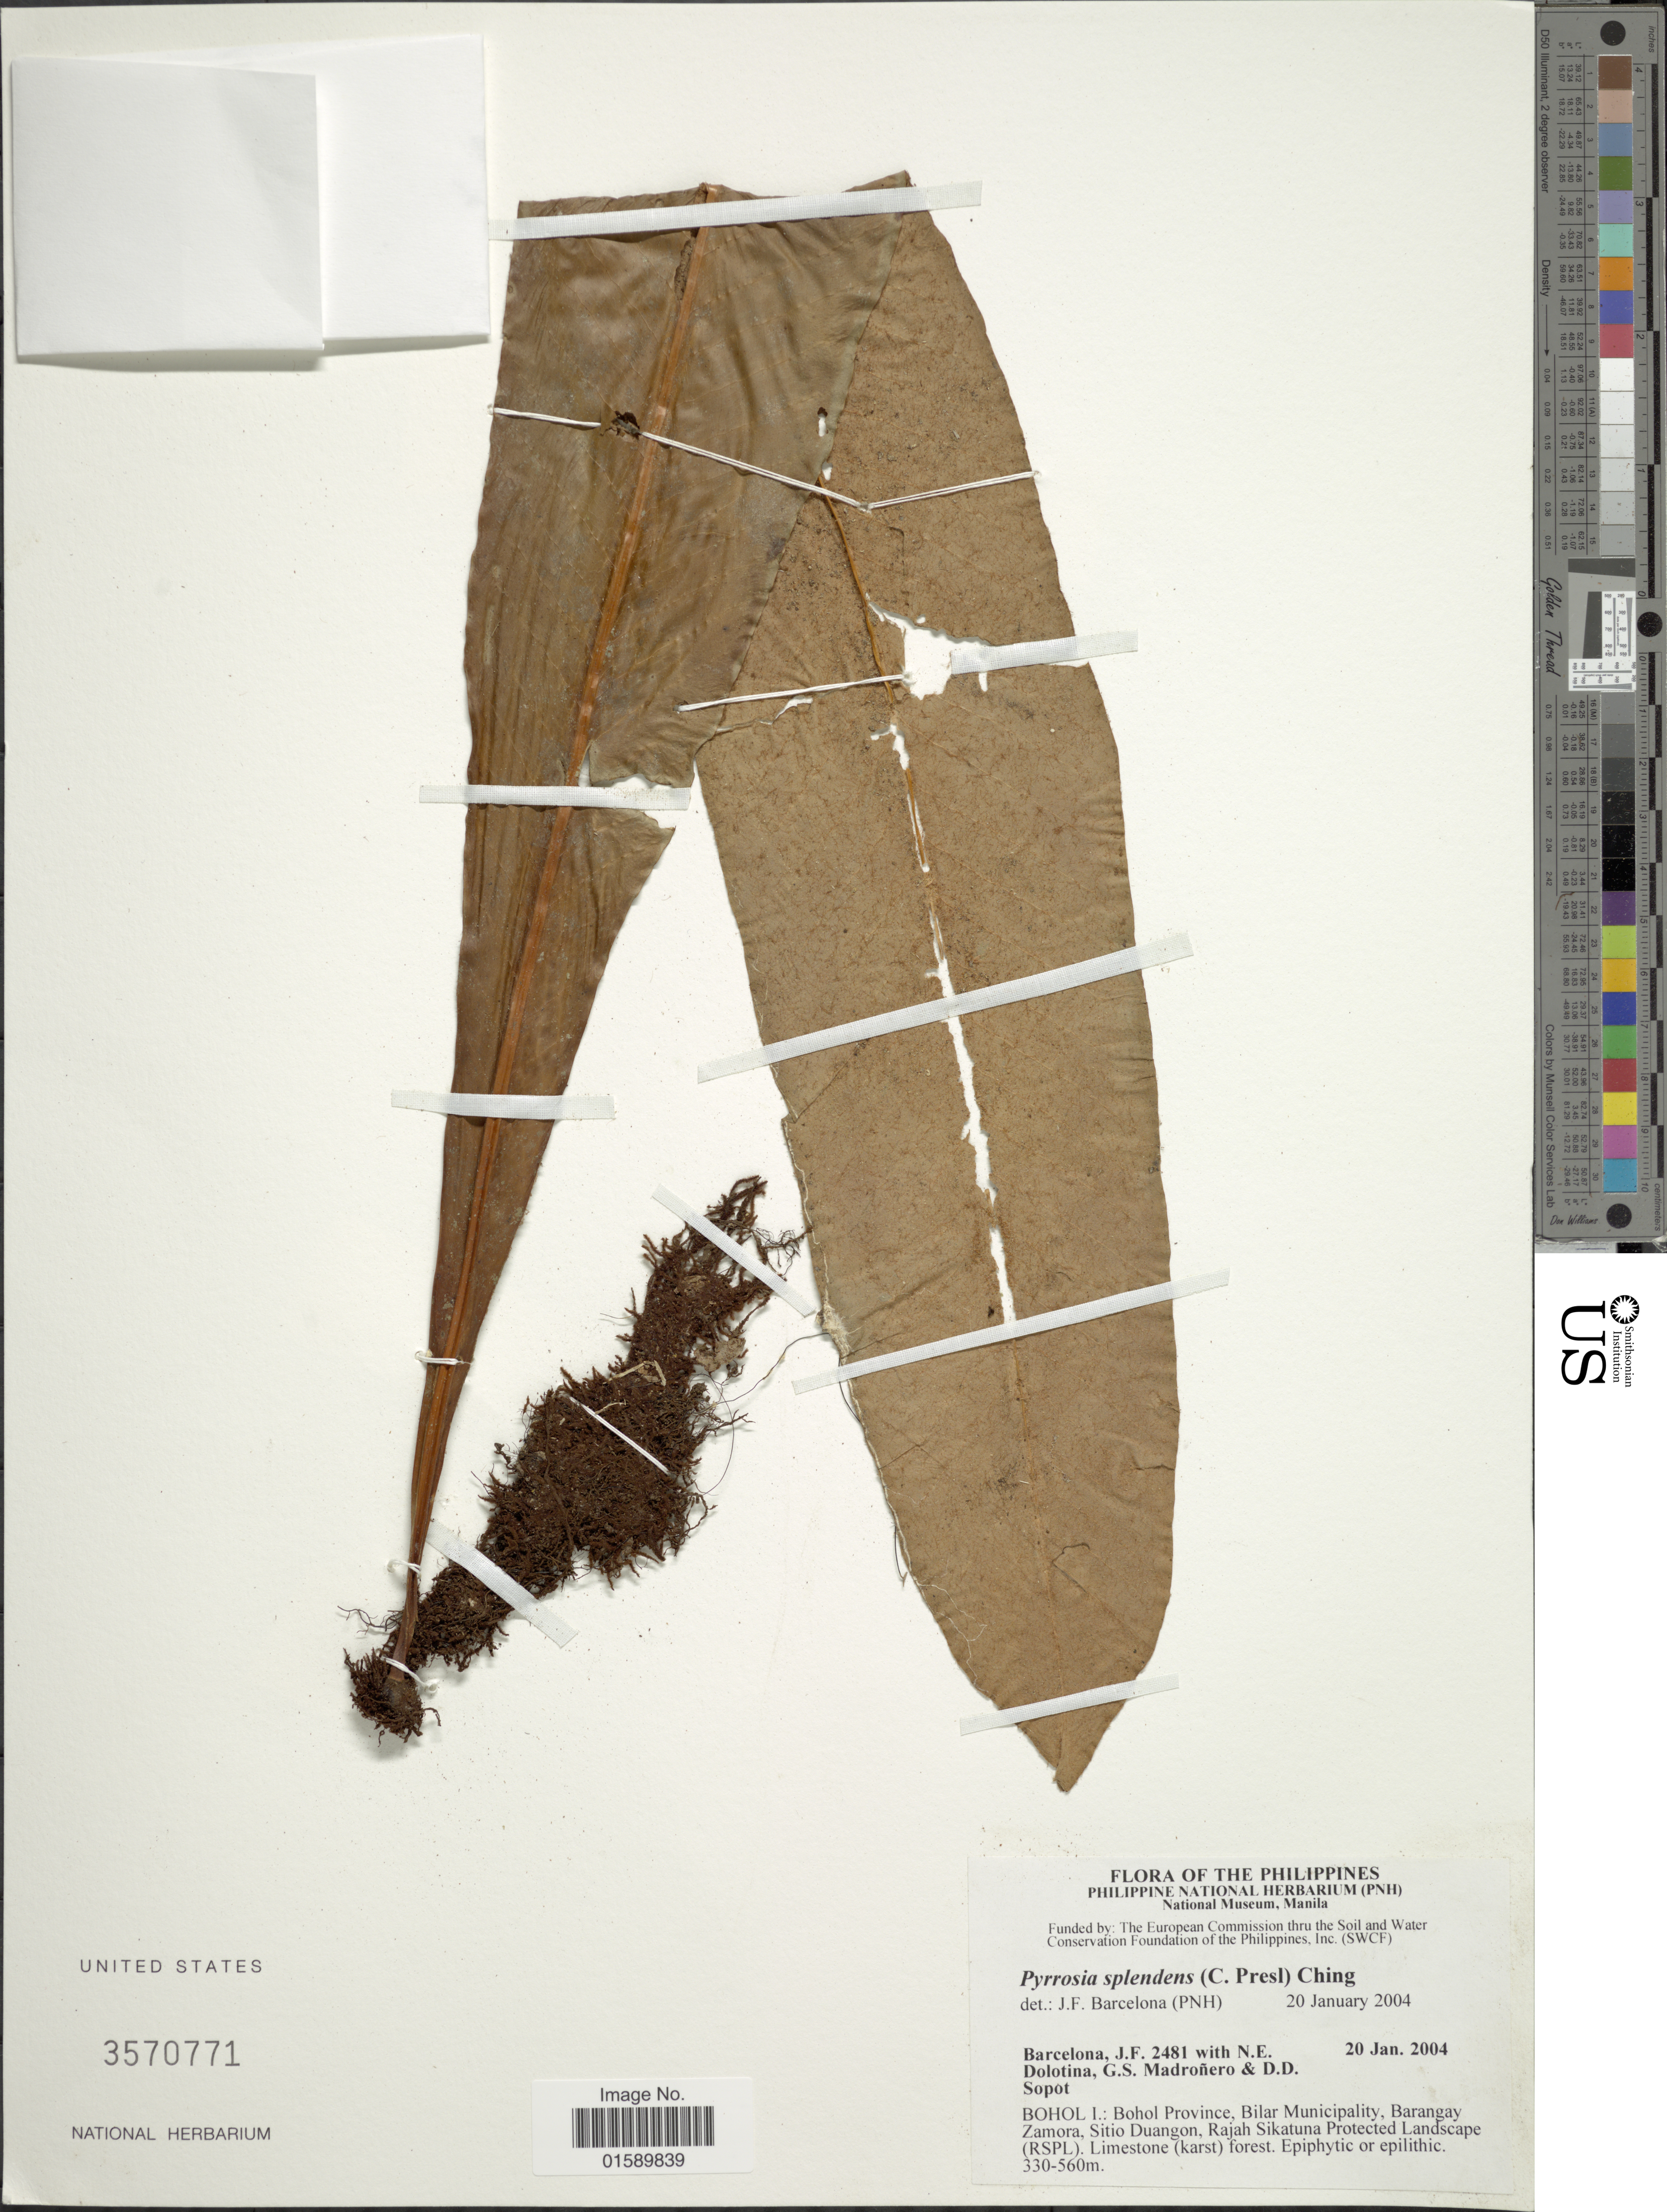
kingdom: Plantae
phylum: Tracheophyta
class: Polypodiopsida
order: Polypodiales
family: Polypodiaceae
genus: Pyrrosia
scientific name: Pyrrosia splendens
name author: (C. Presl) Ching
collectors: J. F. Barcelona, N. Dolotina, G. Madroñero & D. Sopot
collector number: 2481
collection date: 2004-01-20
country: Philippines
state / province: Central Visayas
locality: Bohol I.: Bohol Province, Bilar Municipality, Barangay Zamora, Sitio Duangon, Rajah Sikatuna Protected Landscape (RSPL).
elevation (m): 330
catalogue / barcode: US 3570771